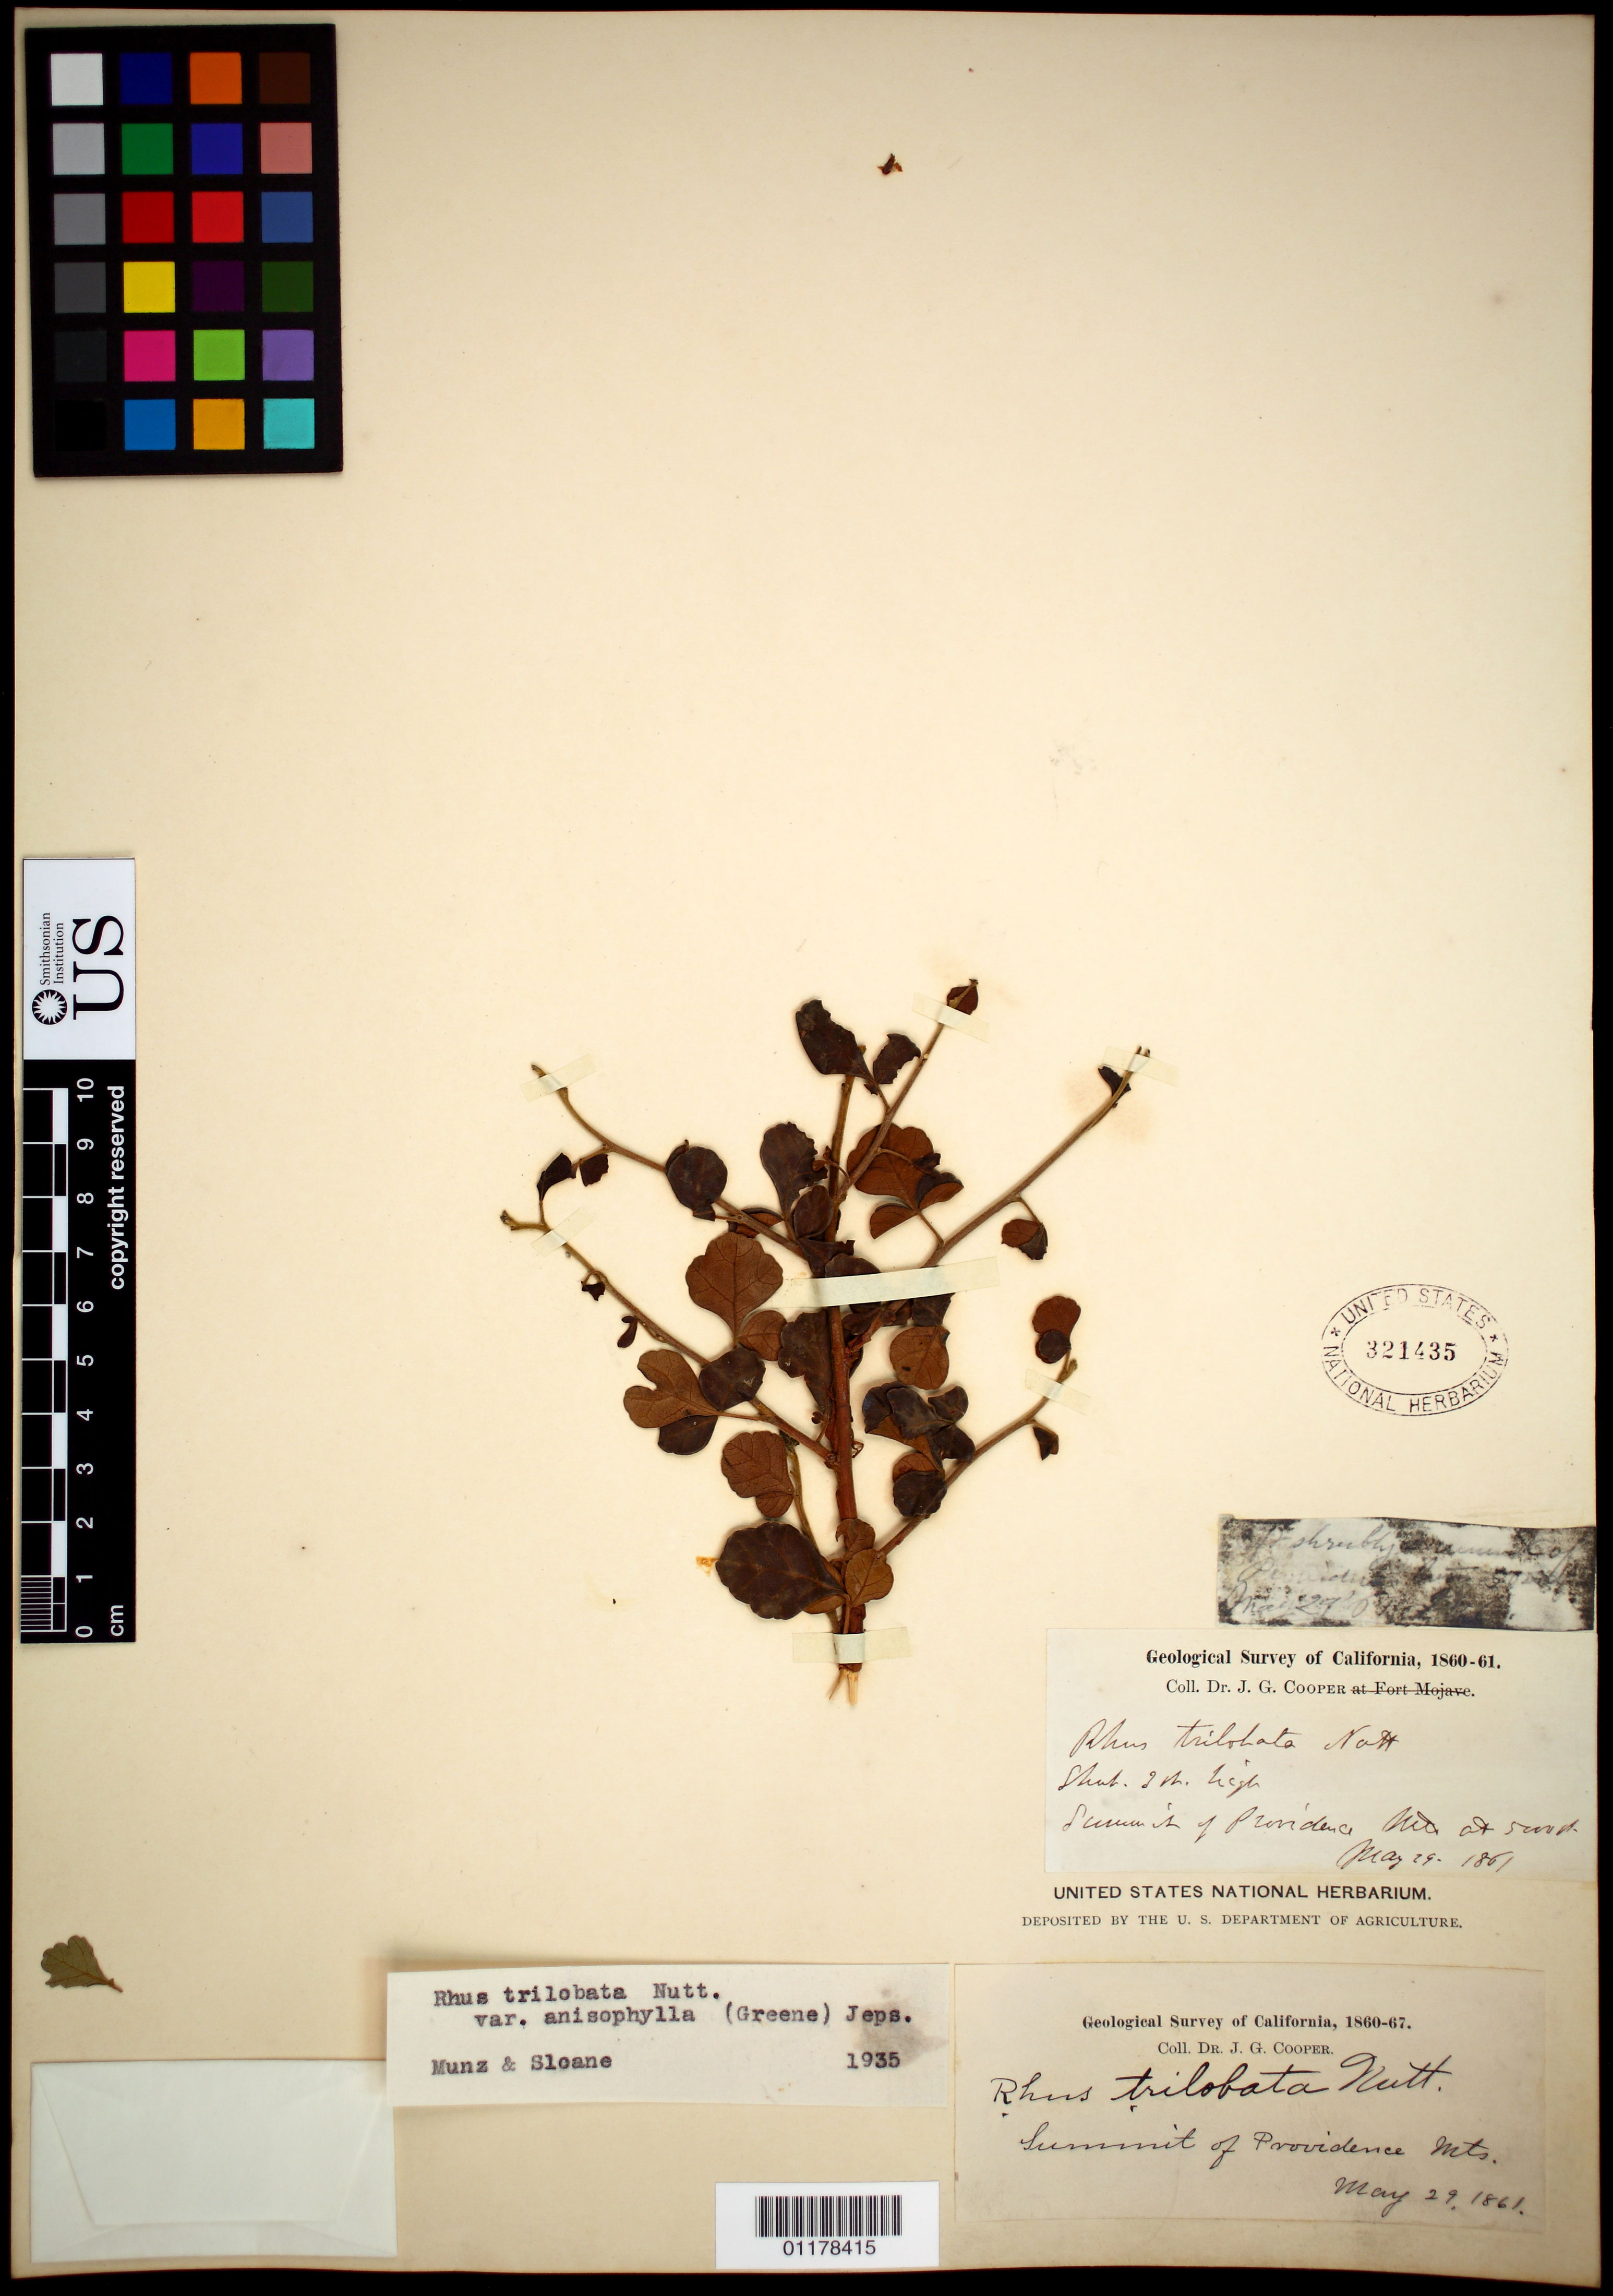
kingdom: Plantae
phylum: Tracheophyta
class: Magnoliopsida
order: Sapindales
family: Anacardiaceae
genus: Rhus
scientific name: Rhus trilobata var. anisophylla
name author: (Greene) Jeps.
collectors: J. G. Cooper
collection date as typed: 29 May 1861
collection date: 1861-05-29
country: United States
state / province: California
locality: Summit of Providence Mountains.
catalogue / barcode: US 321435